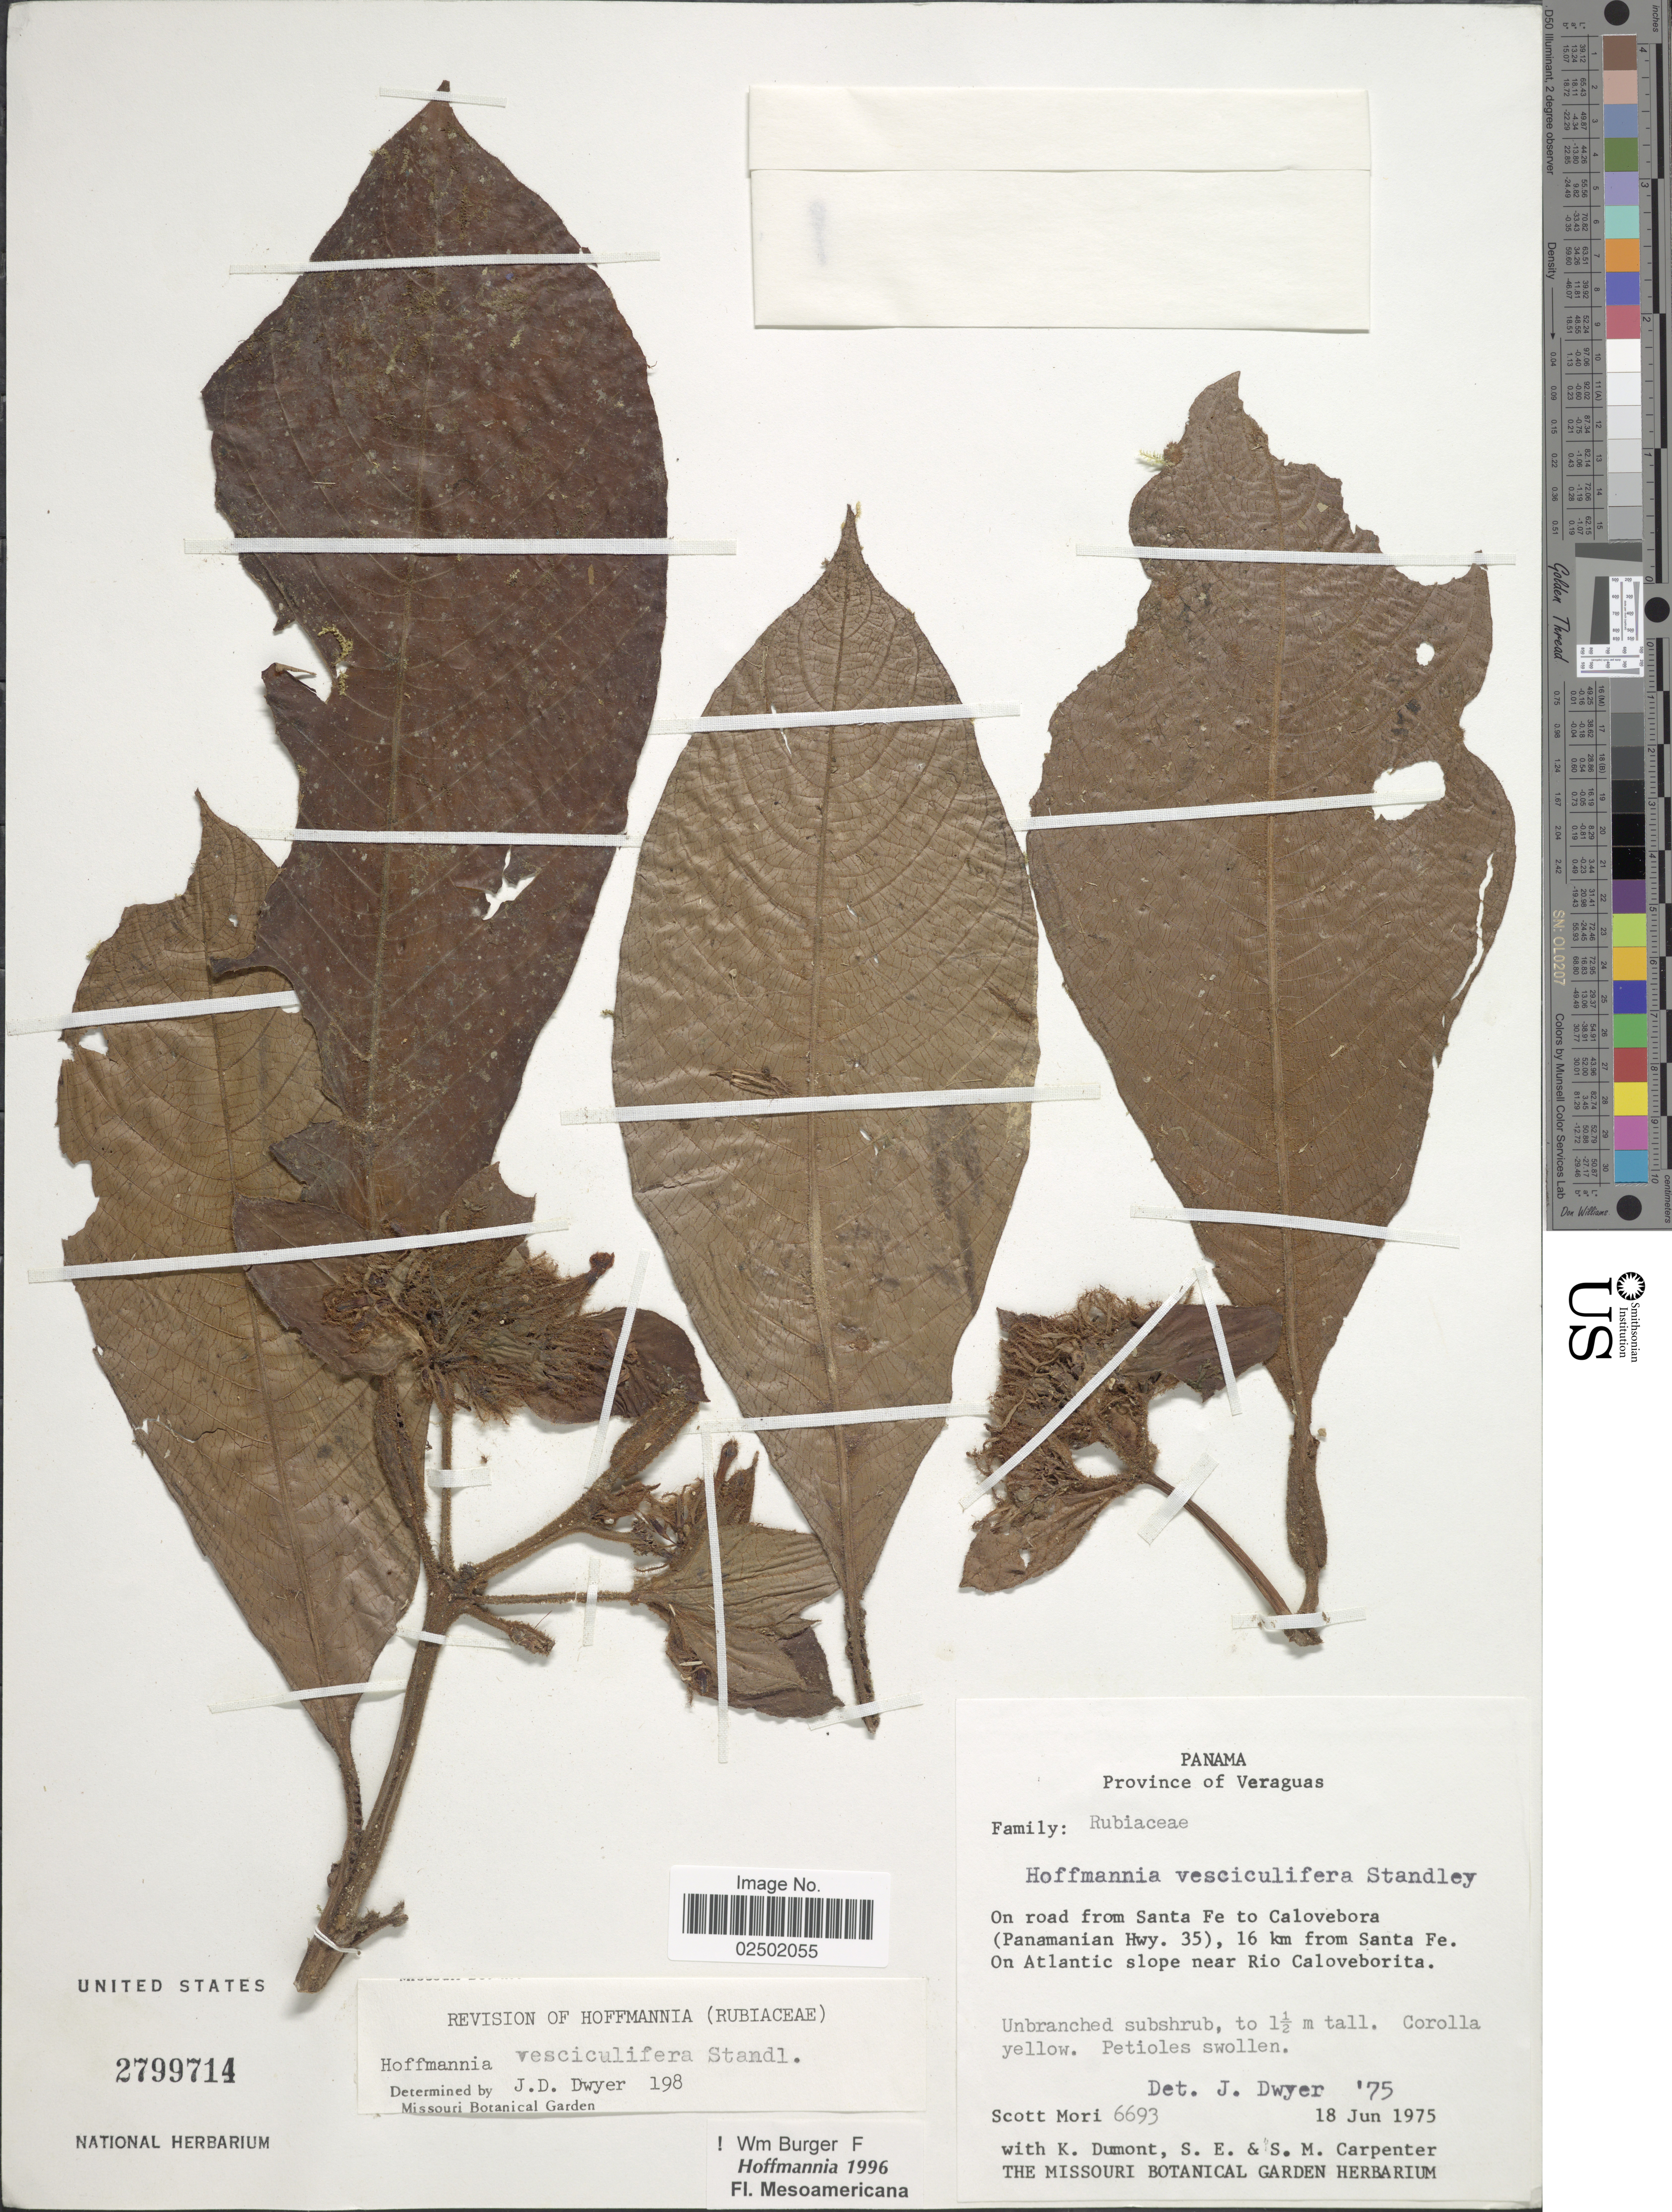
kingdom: Plantae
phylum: Tracheophyta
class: Magnoliopsida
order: Gentianales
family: Rubiaceae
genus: Hoffmannia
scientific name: Hoffmannia vesiculifera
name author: Standl.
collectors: S. Mori, K. P. Dumont, S. Carpenter & S. Carpenter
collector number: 6693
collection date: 1975-06-18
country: Panama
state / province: Veraguas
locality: Province of Veraguas. On road from Santa Fe to Calovebora (Panamanian Hwy. 35), 16 km from Santa Fe. On Atlantic slope near Rio Caloveborita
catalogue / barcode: US 2799714